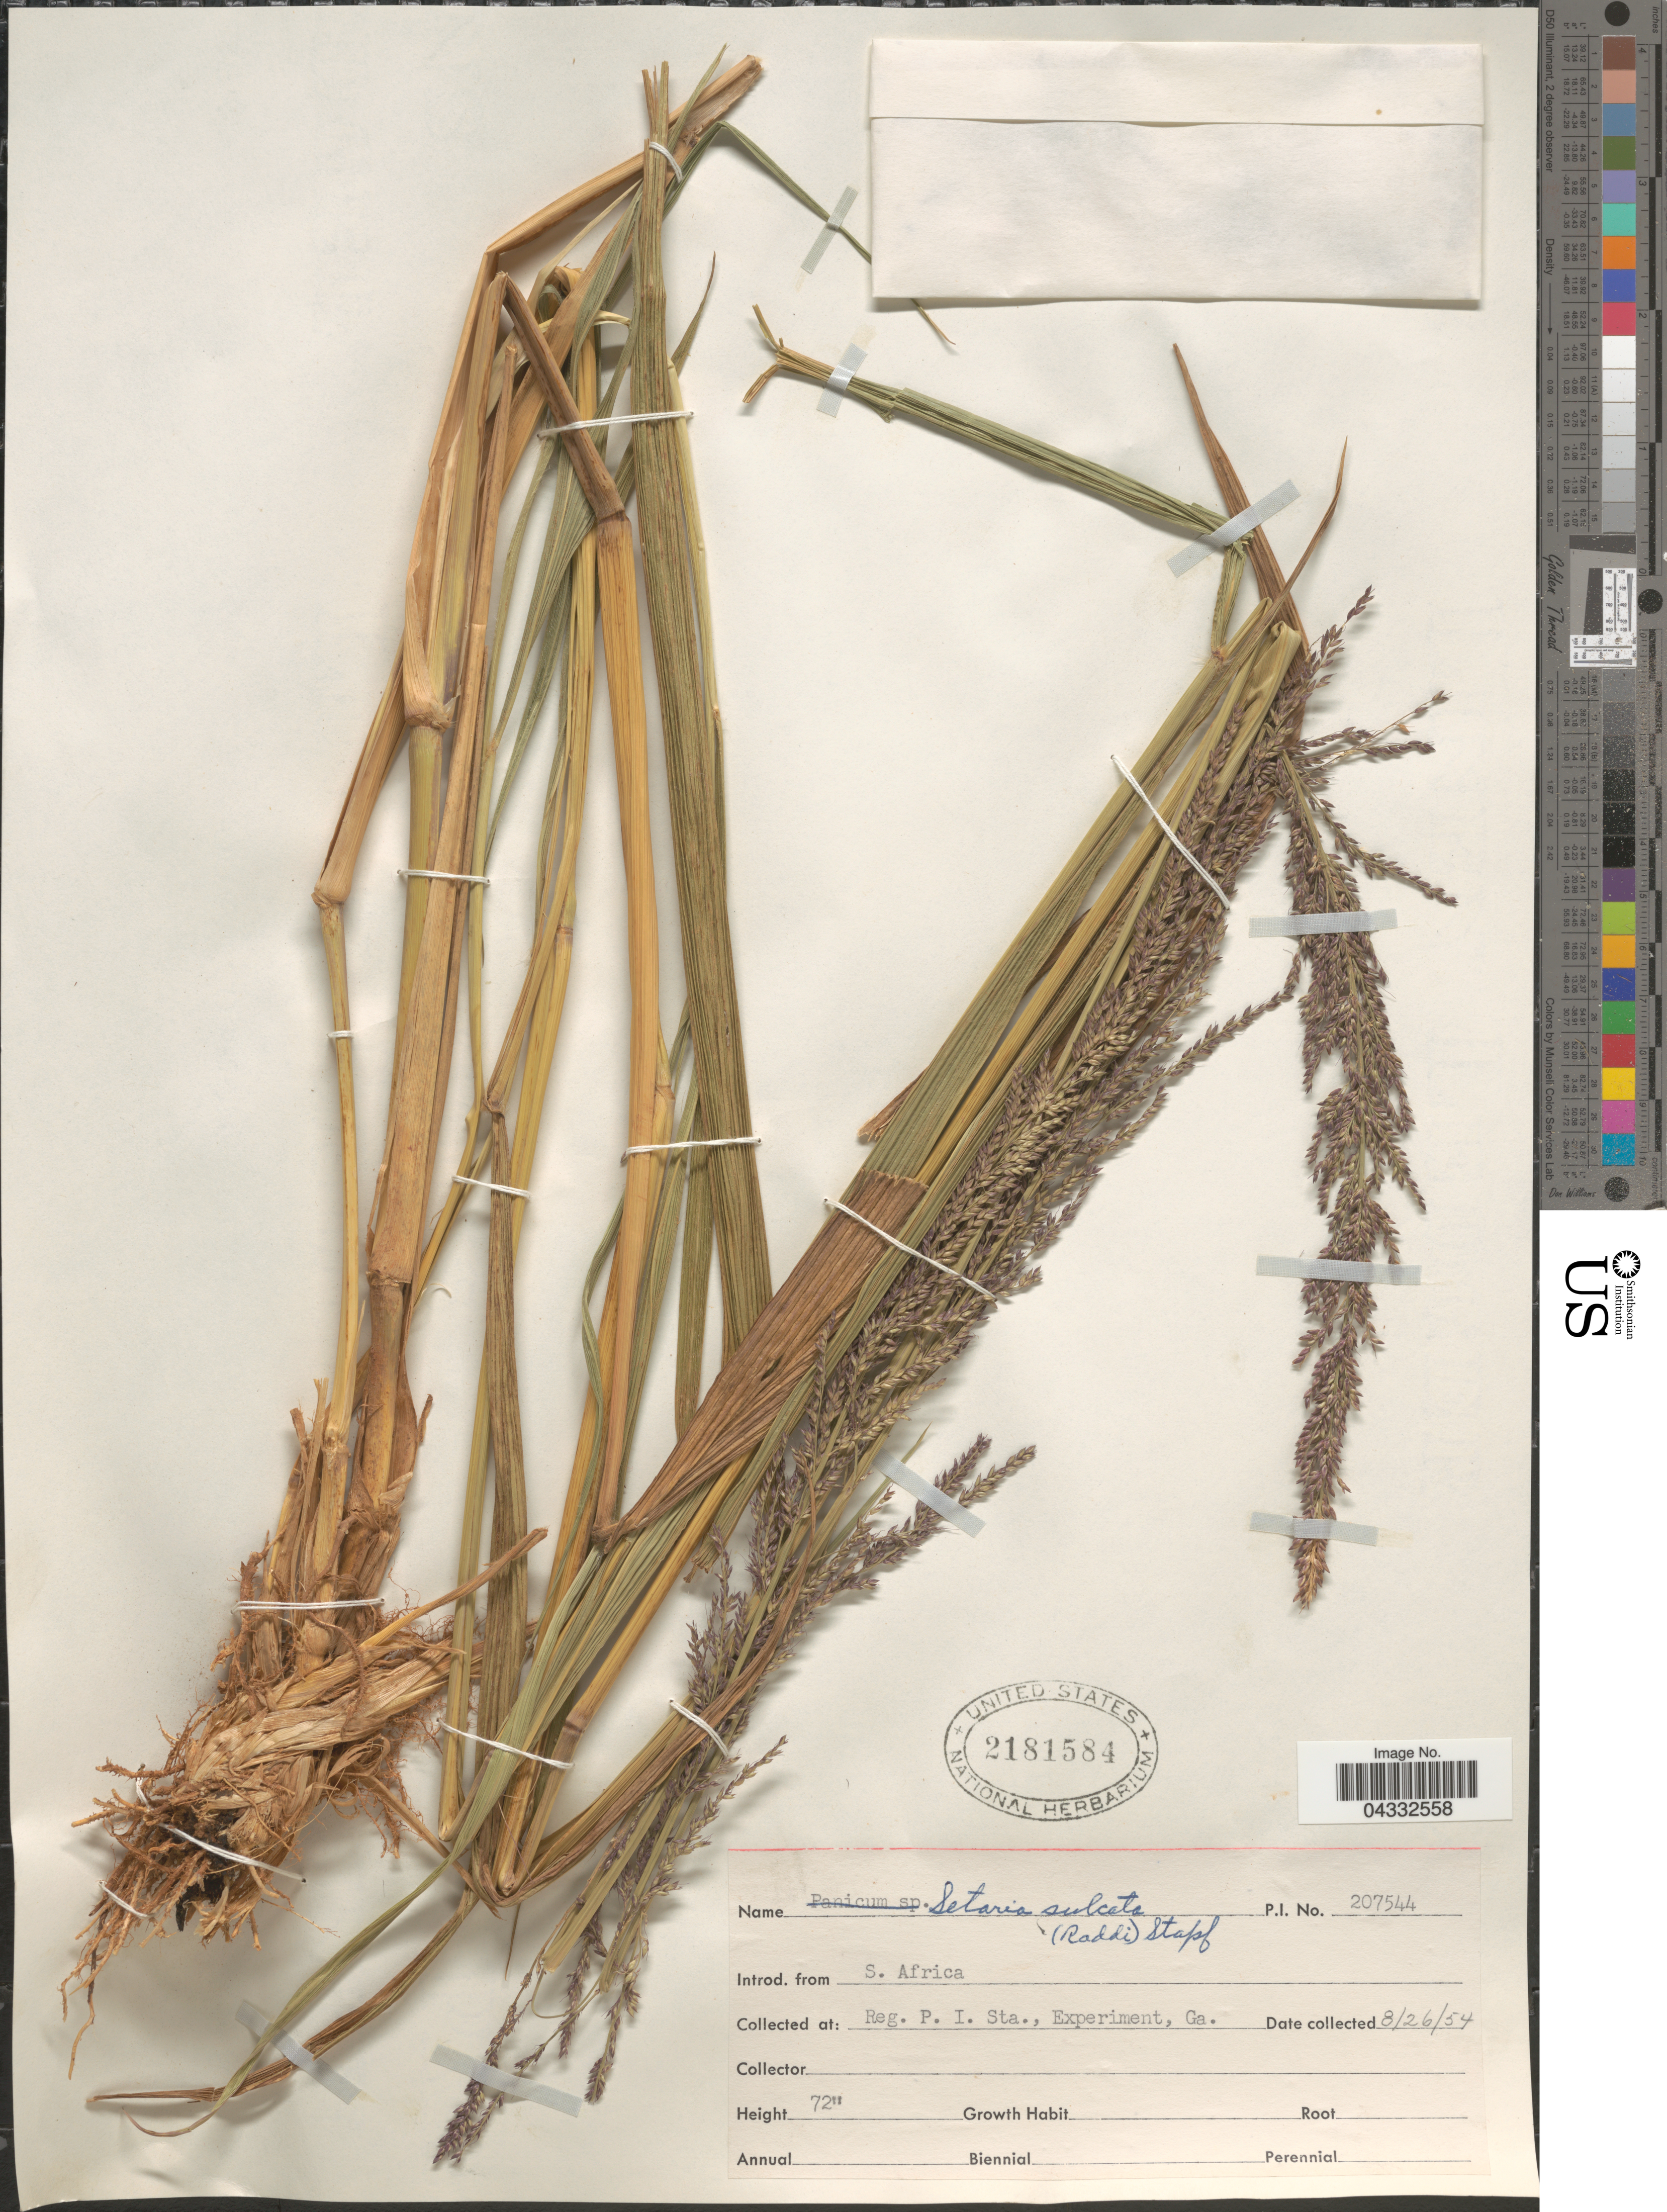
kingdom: Plantae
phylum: Tracheophyta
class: Liliopsida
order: Poales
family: Poaceae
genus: Setaria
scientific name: Setaria sulcata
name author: Raddi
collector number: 207544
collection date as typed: Transcribed d/m/y: 26/8/54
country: United States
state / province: Georgia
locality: Reg. P. I. Sta., Experiment.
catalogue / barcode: US 2181584